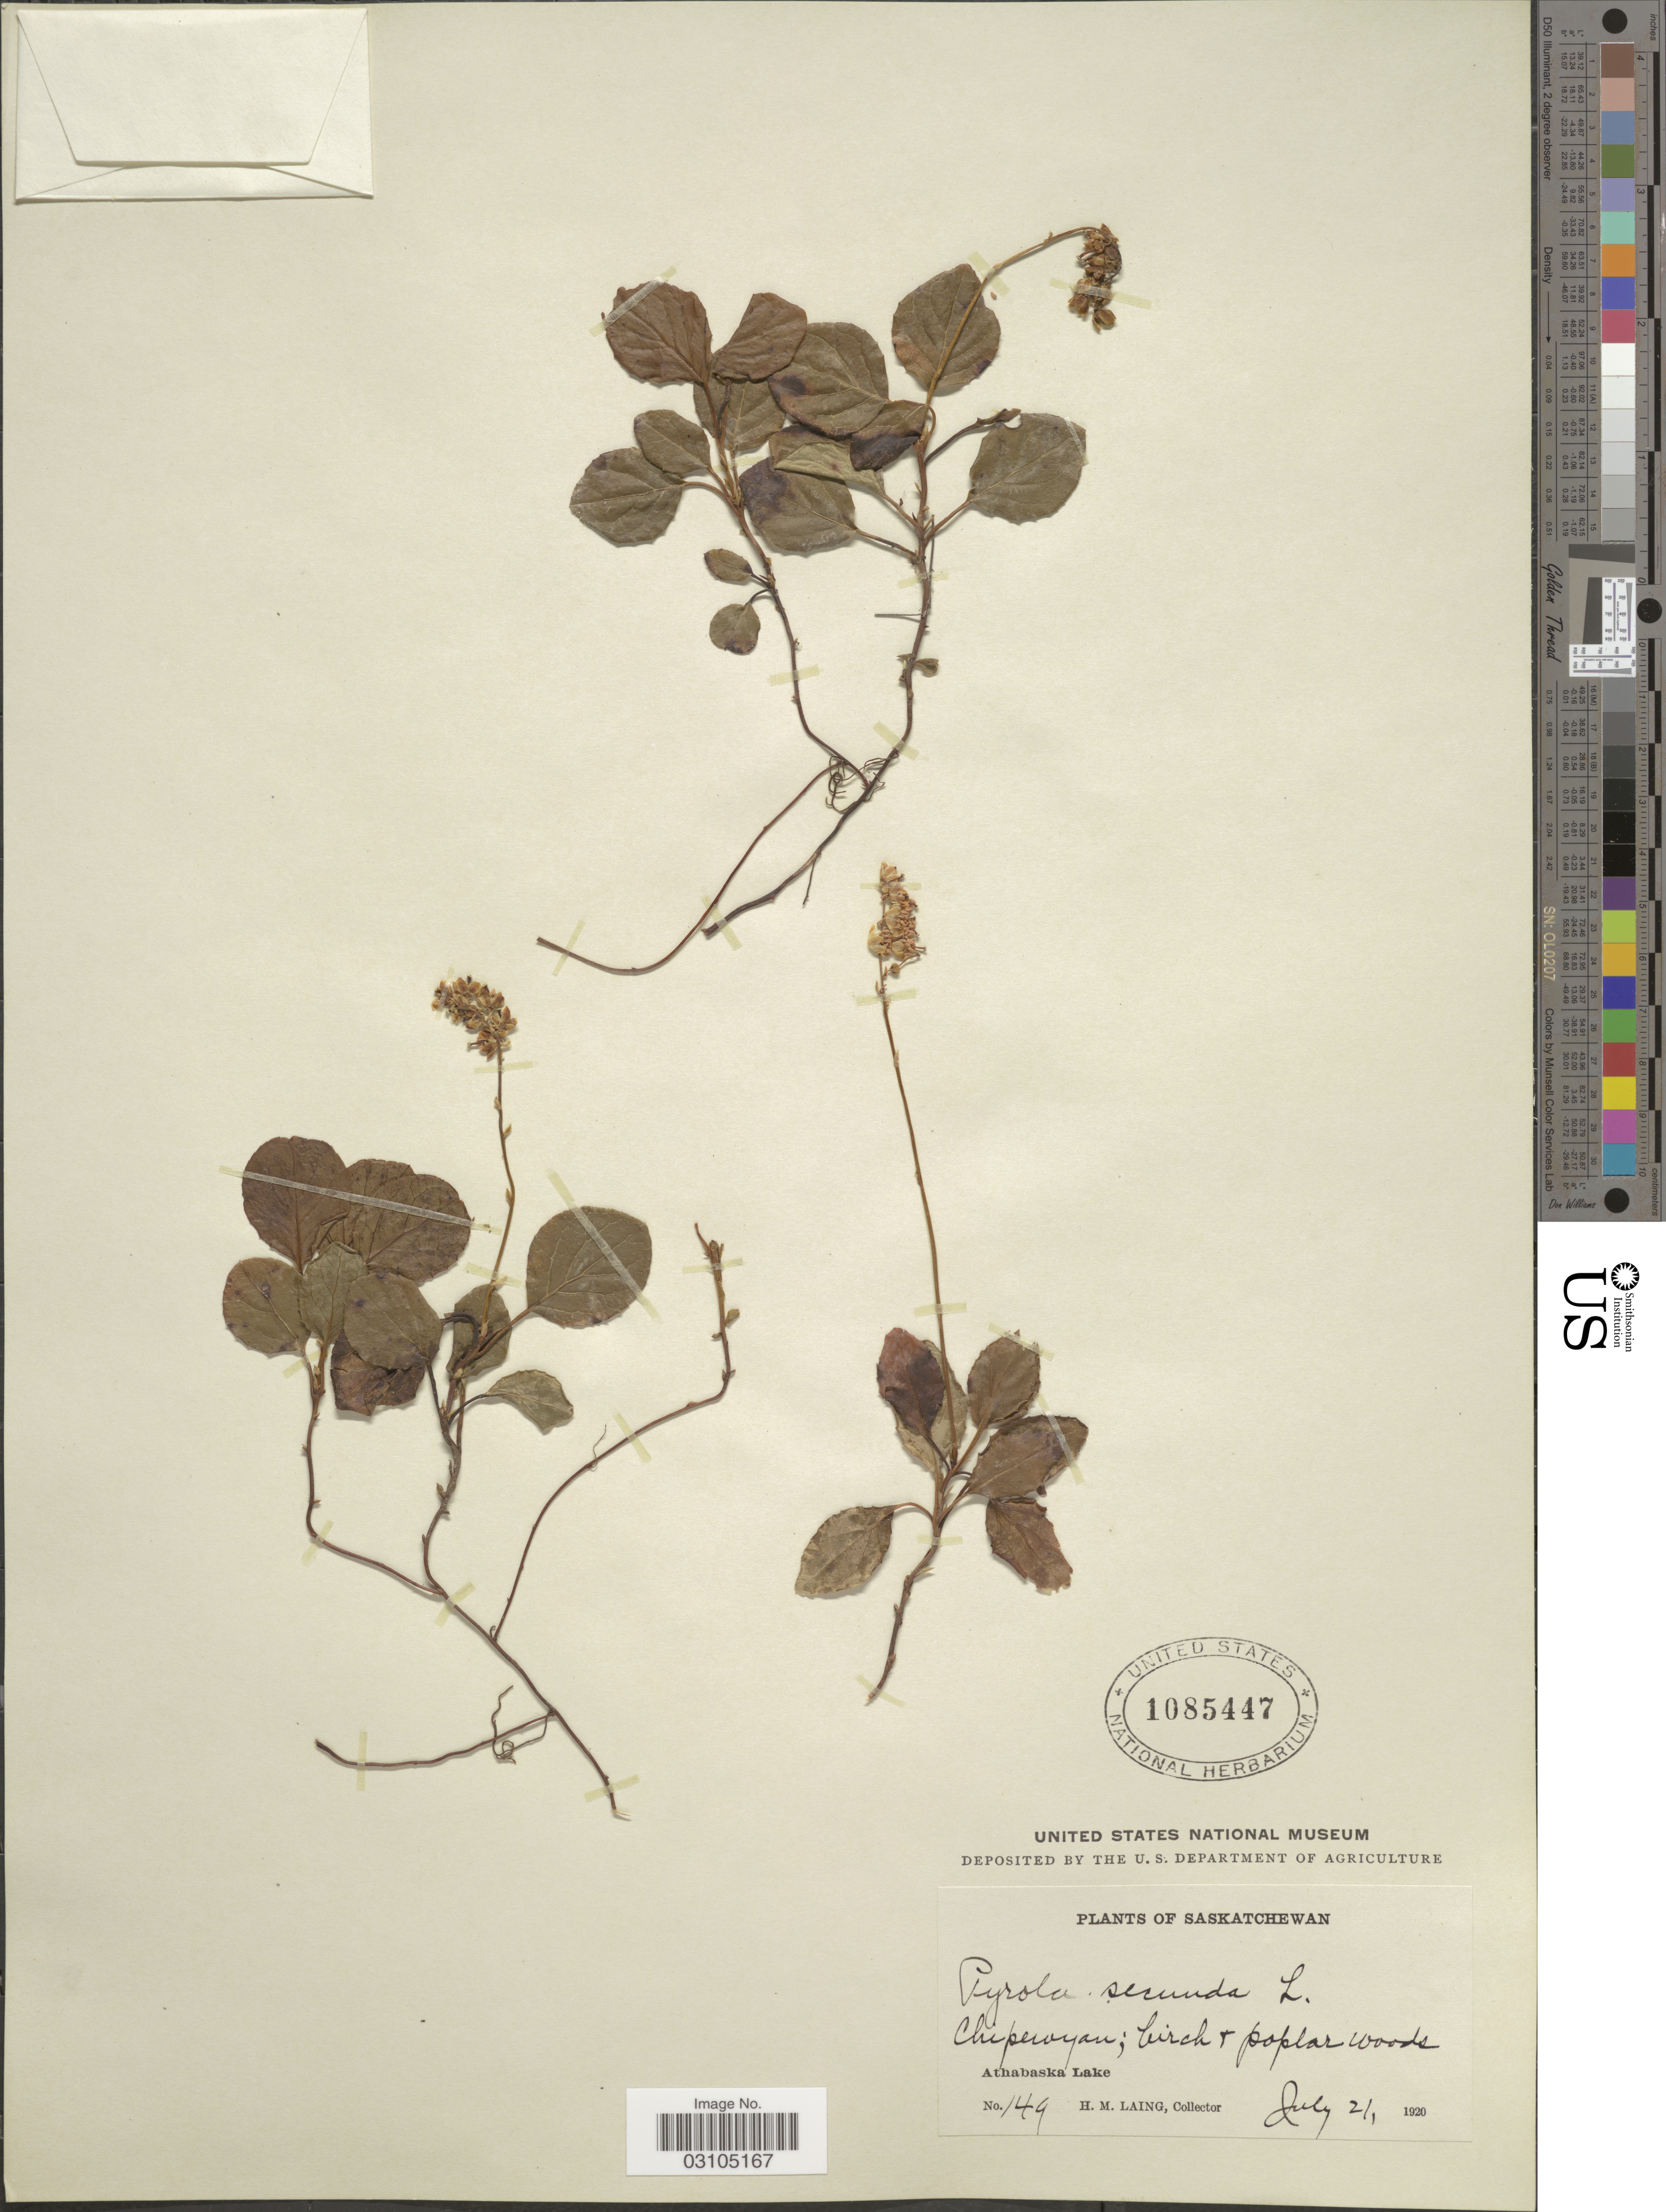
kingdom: Plantae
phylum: Tracheophyta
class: Magnoliopsida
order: Ericales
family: Ericaceae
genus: Orthilia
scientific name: Orthilia secunda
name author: (L.) House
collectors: H. Laing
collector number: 149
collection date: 1920-07-21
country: Canada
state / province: Saskatchewan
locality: Chipewyan. Athabaska Lake.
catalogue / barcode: US 1085447